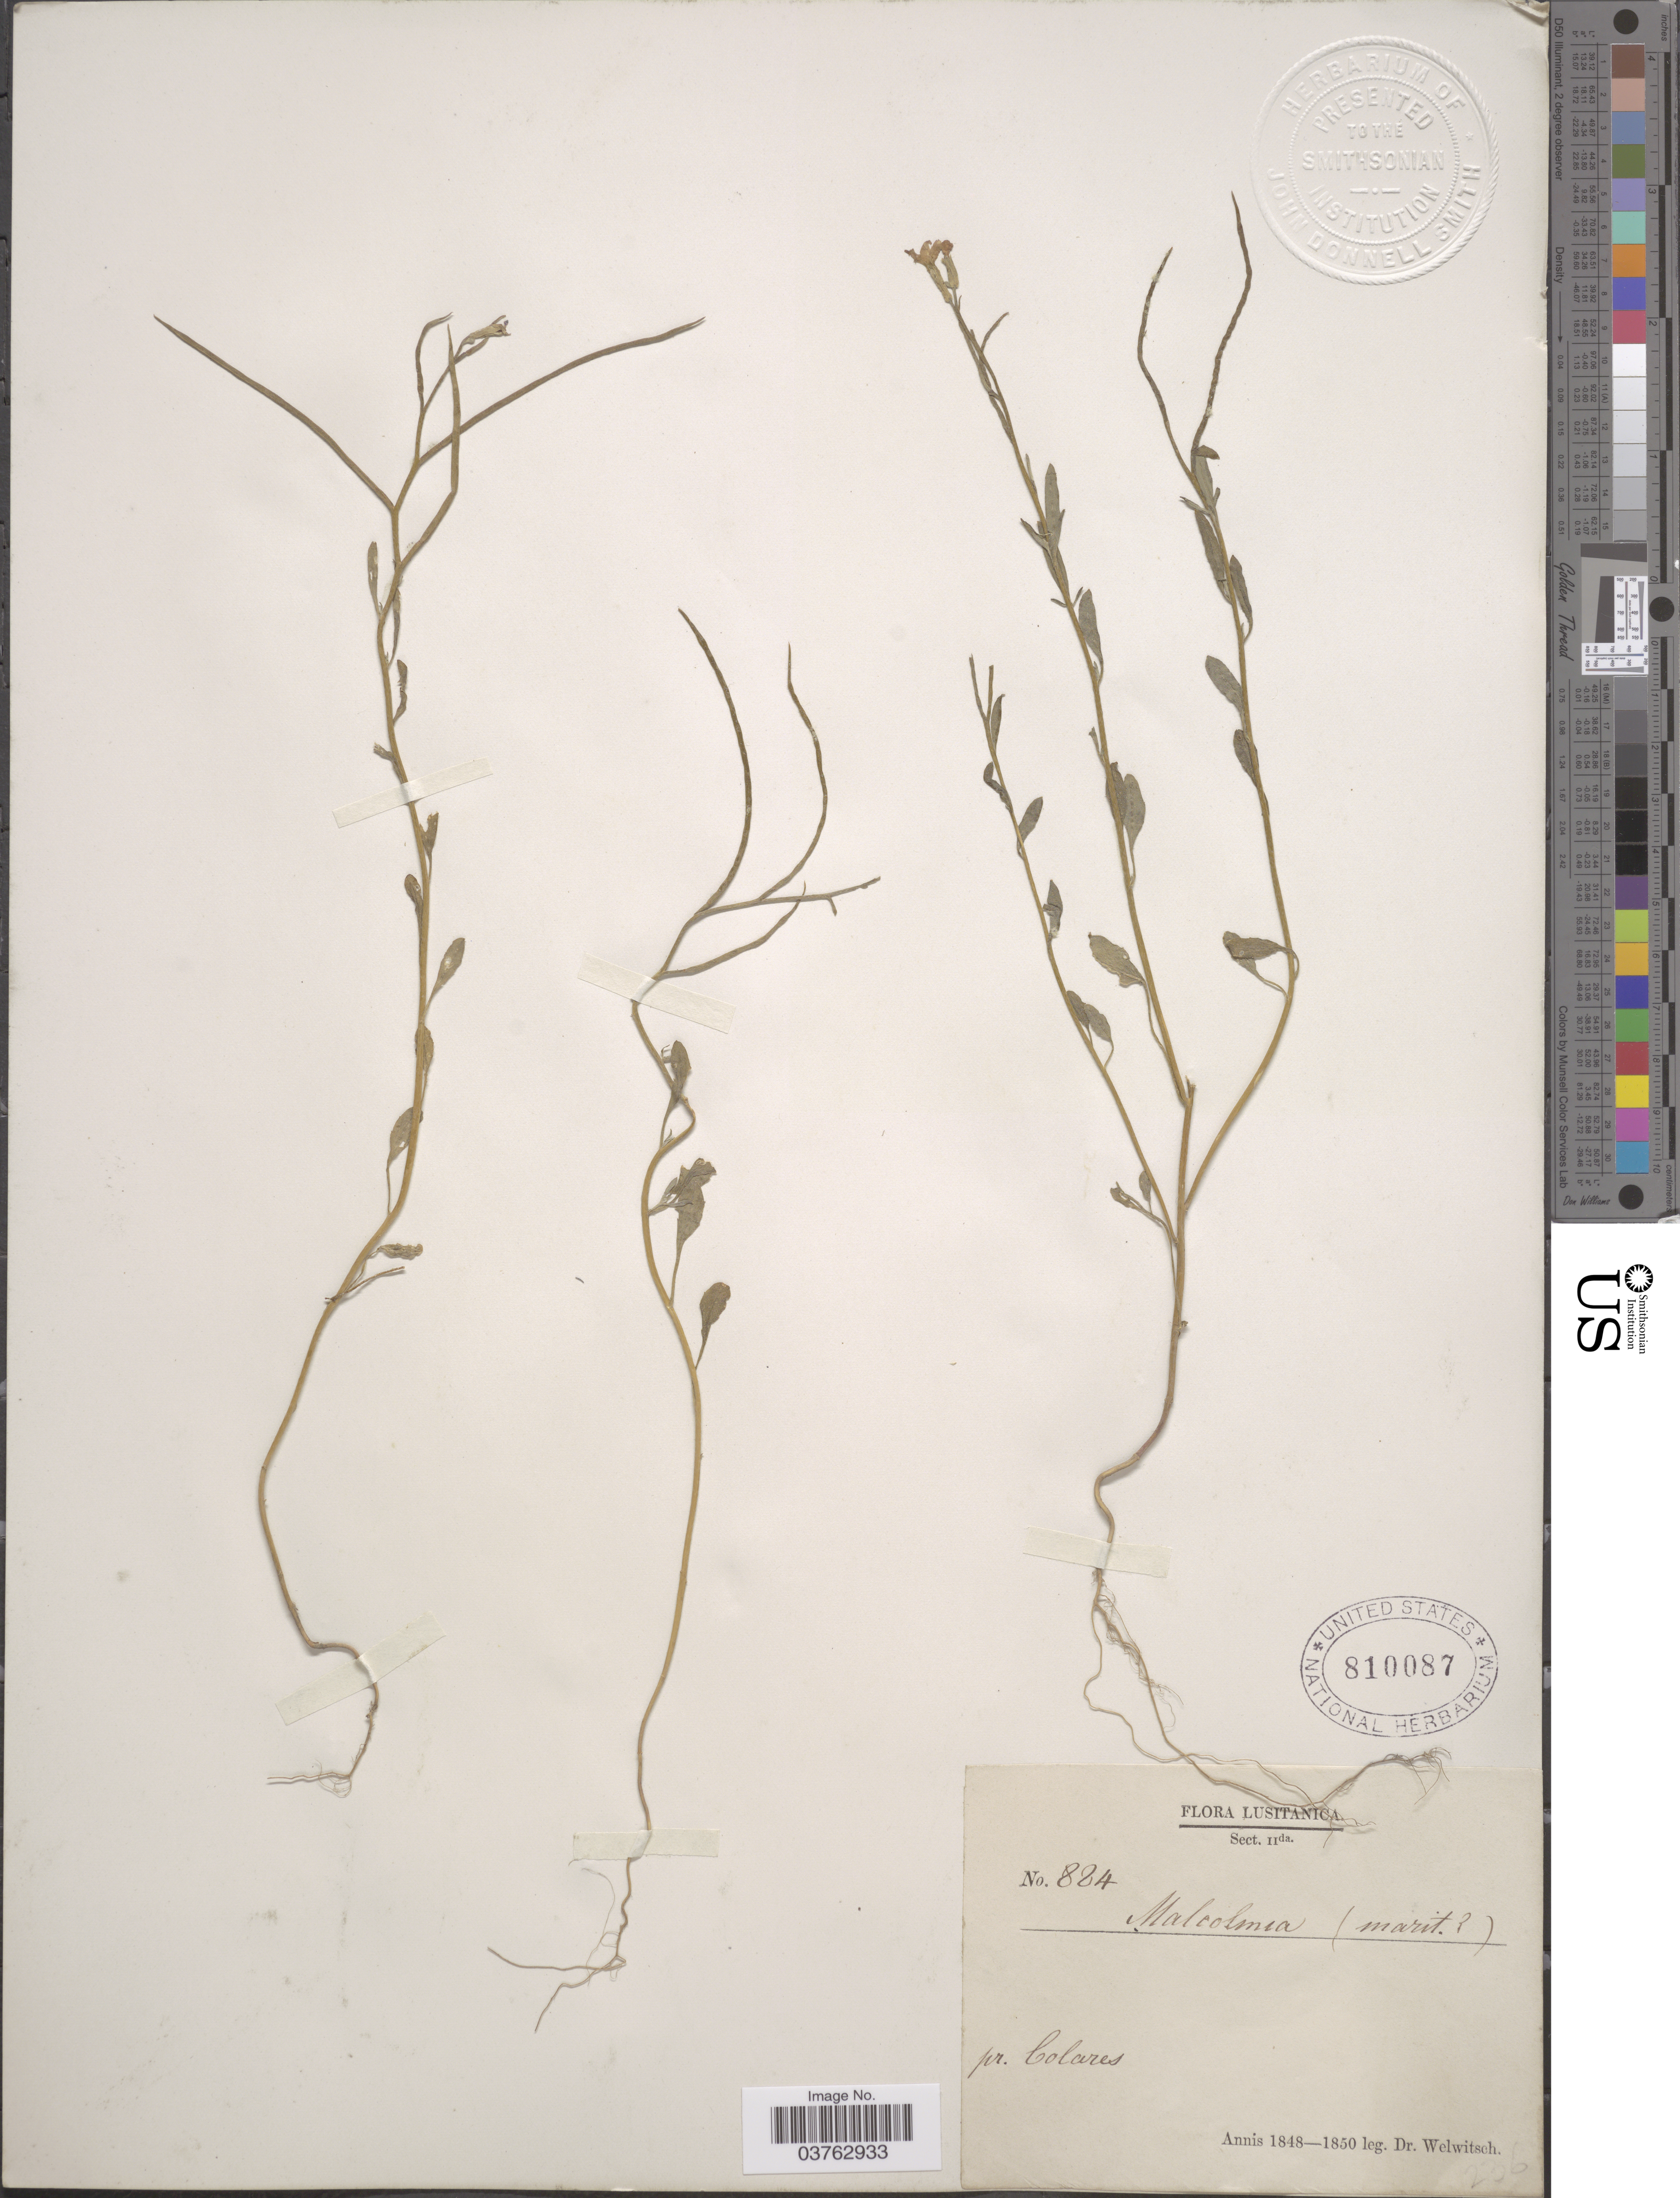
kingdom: Plantae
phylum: Tracheophyta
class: Magnoliopsida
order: Brassicales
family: Brassicaceae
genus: Malcolmia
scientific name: Malcolmia maritima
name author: (L.) W.T. Aiton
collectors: -. Welwitsch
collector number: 824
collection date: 1848/1850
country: Portugal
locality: Lusitanica. Pr. Colares.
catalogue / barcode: US 810087